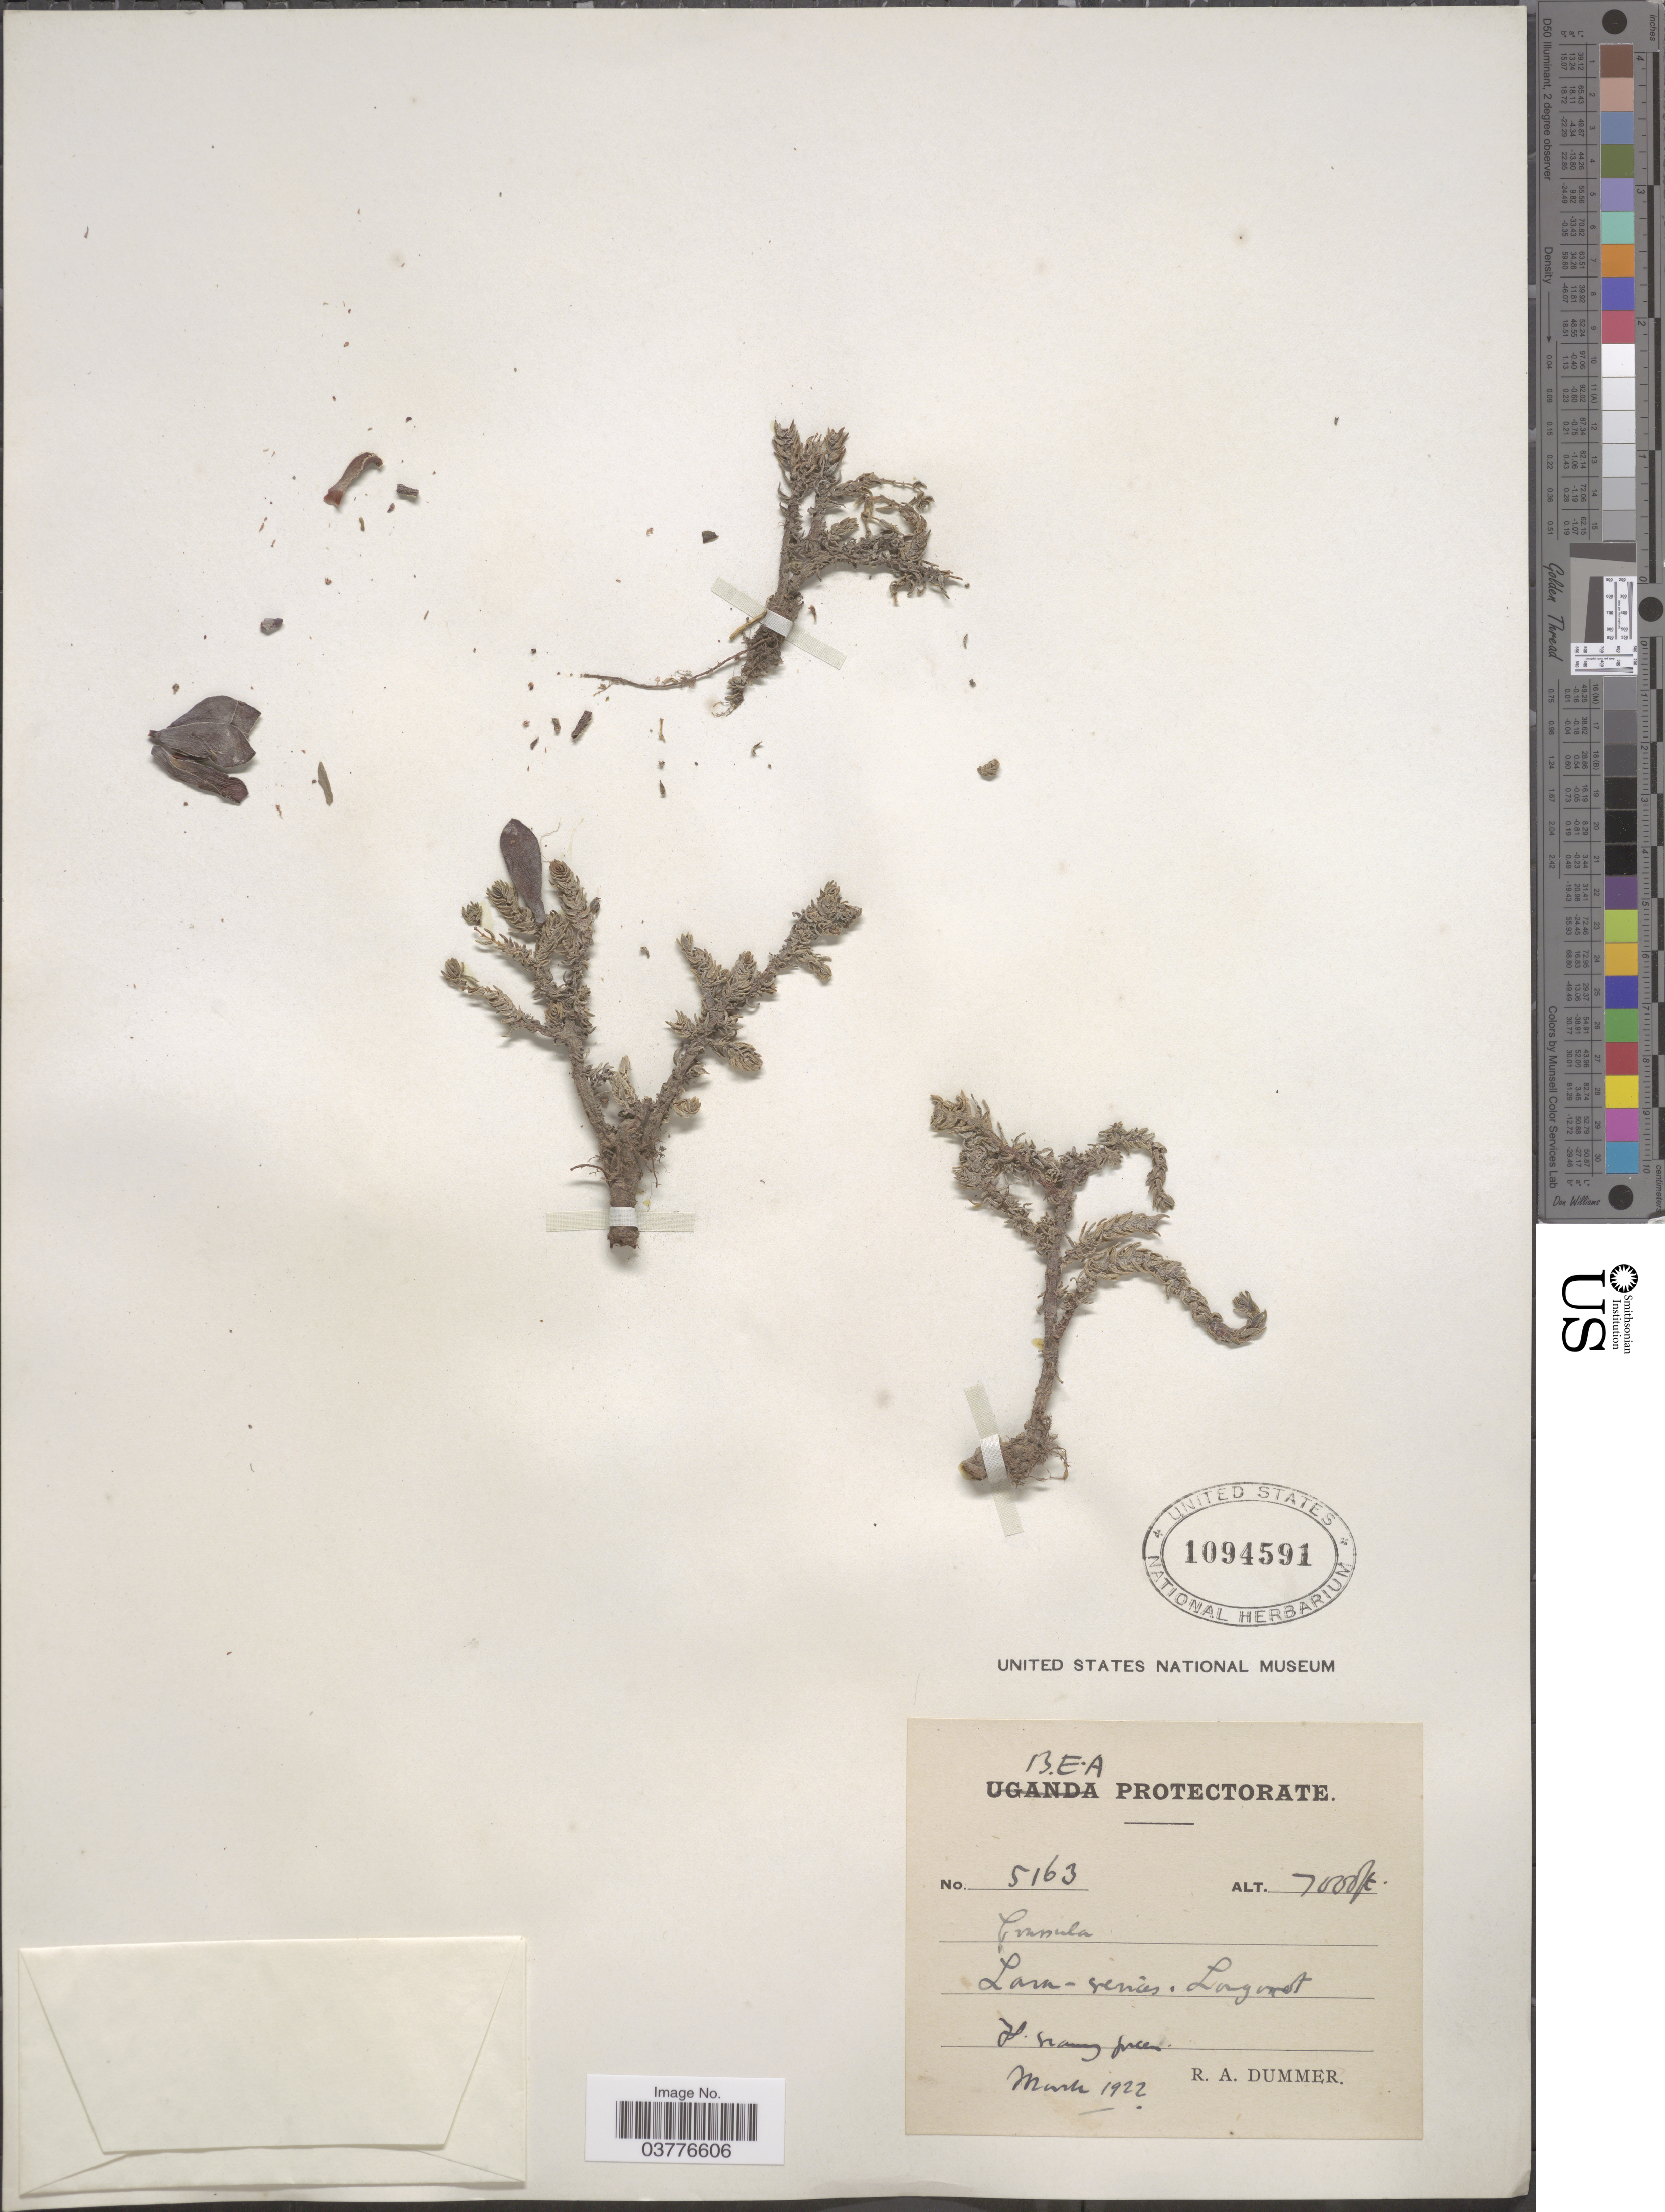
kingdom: Plantae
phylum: Tracheophyta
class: Magnoliopsida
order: Saxifragales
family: Crassulaceae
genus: Crassula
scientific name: Crassula sp.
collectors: R. Dümmer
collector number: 5163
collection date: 1922-03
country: Kenya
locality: B.E.A Protectorate. Longonot.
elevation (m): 2134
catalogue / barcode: US 1094591